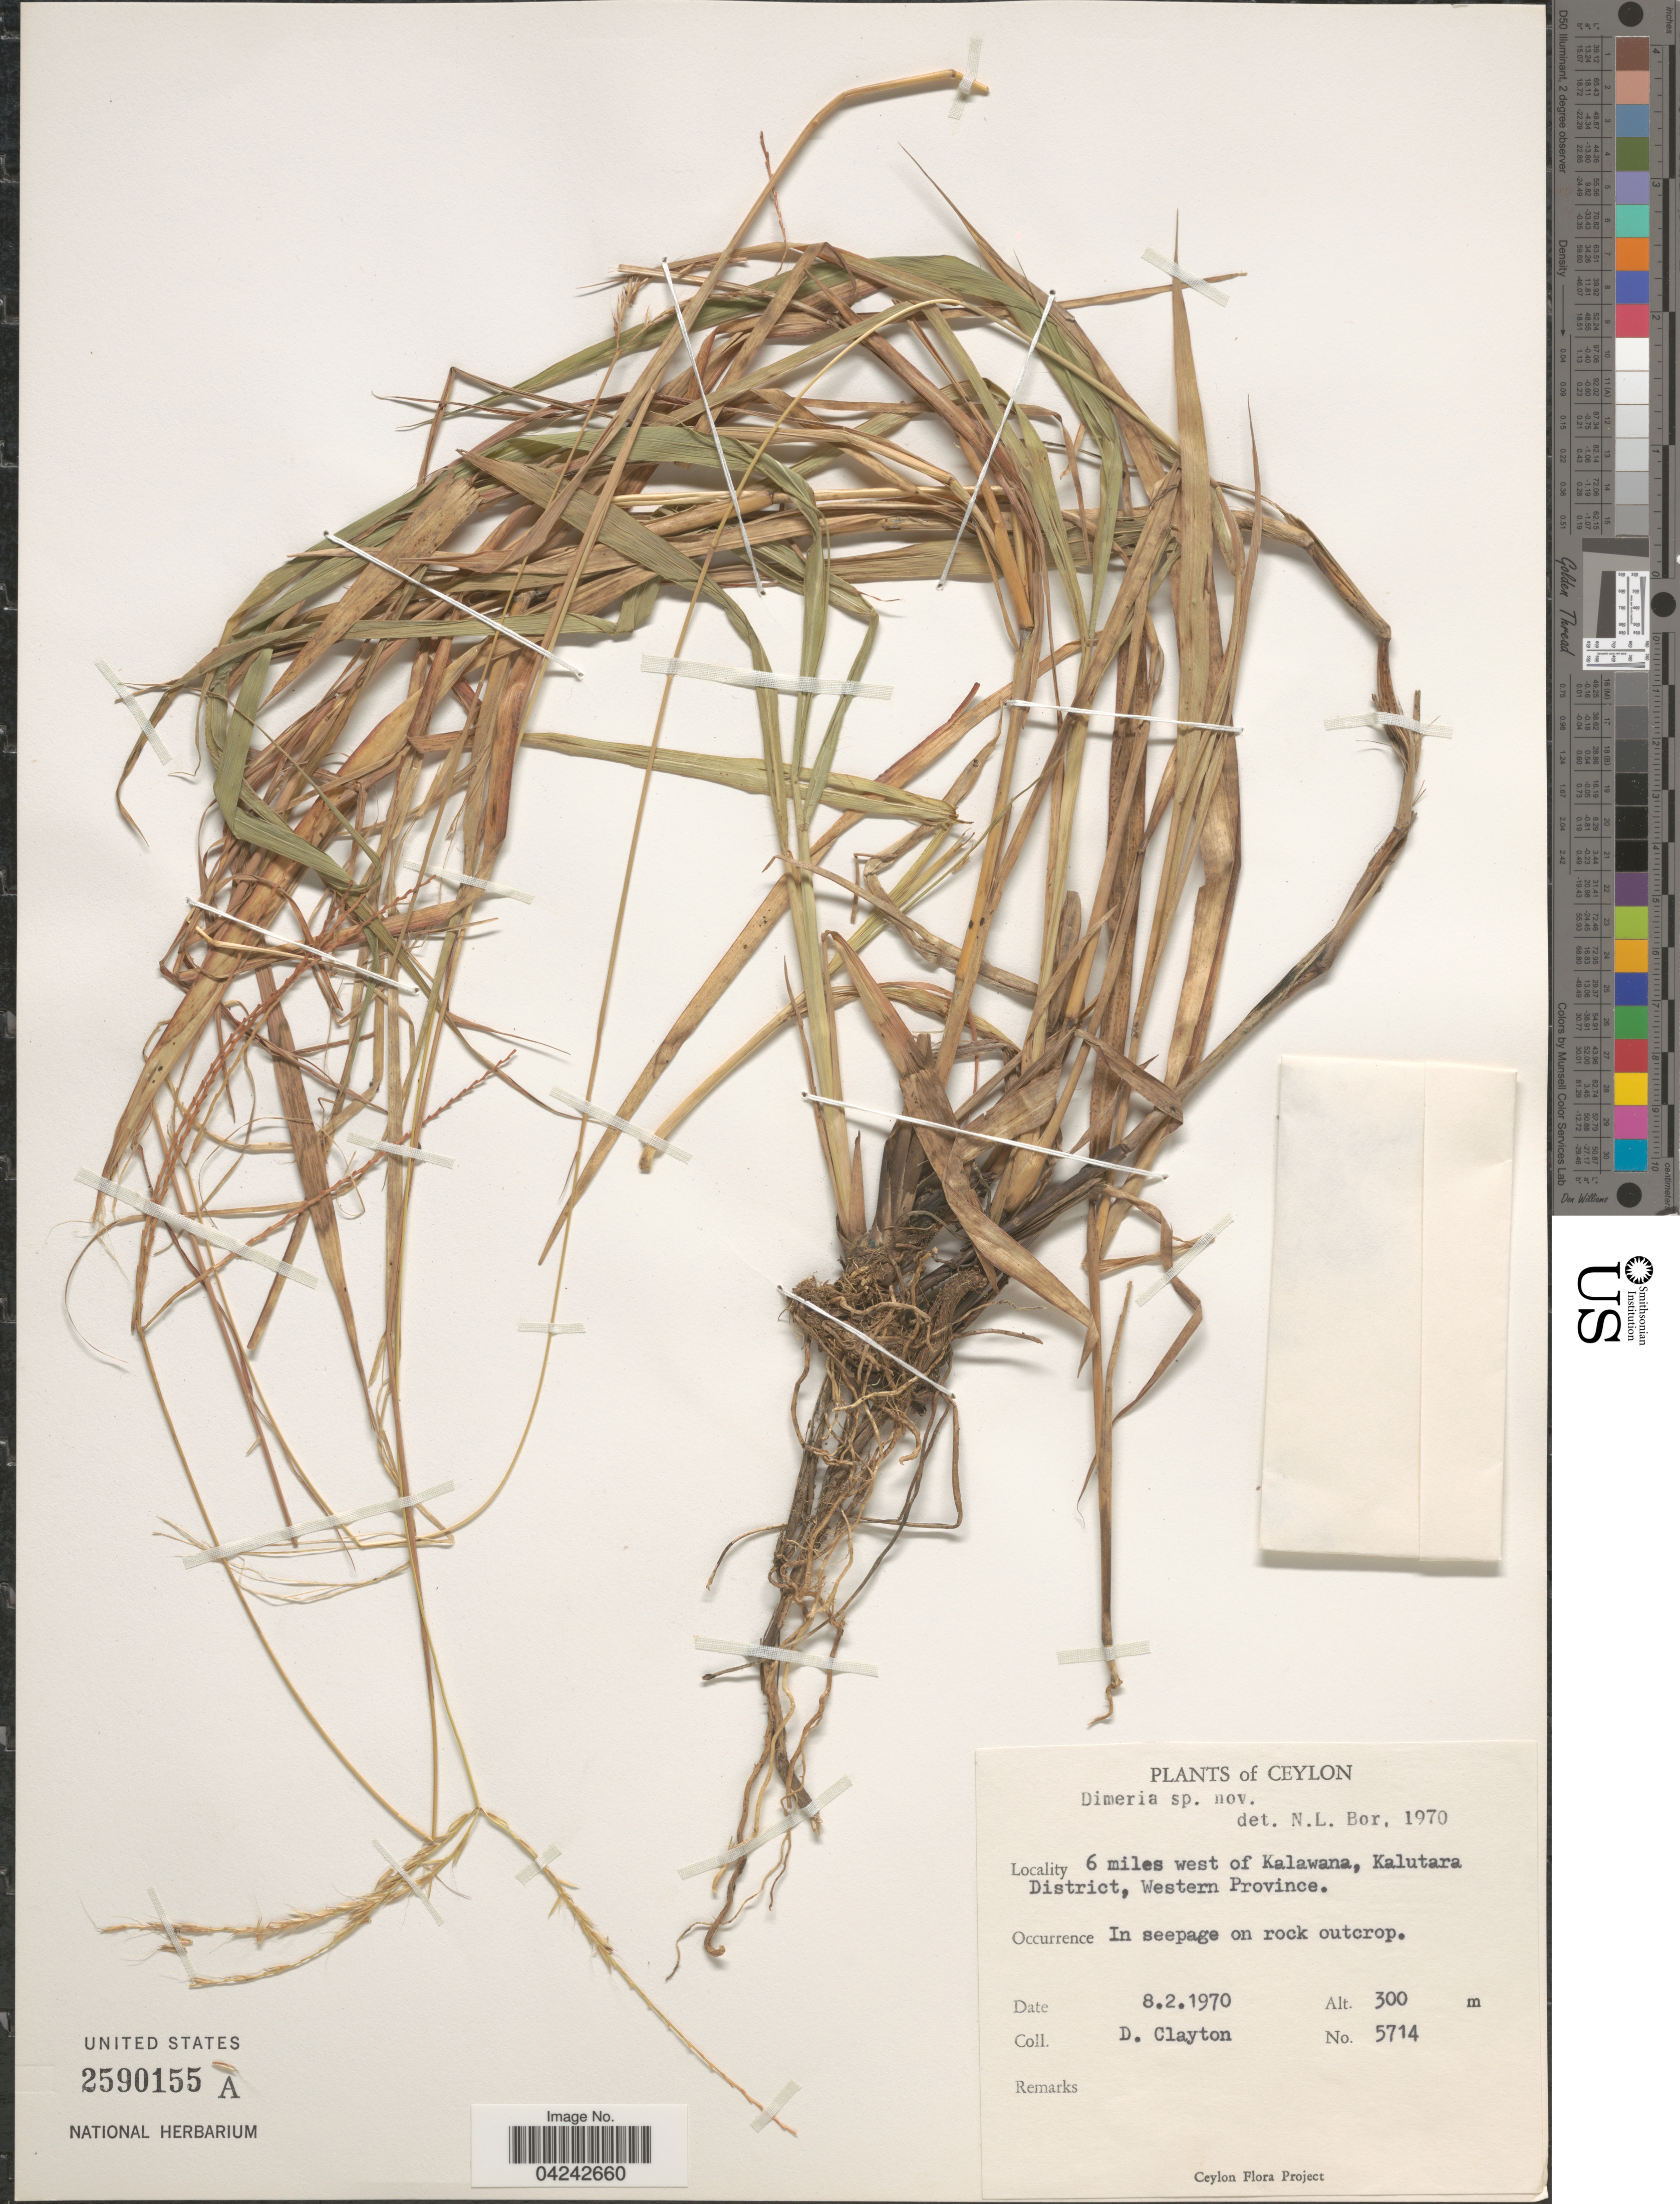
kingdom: Plantae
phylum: Tracheophyta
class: Liliopsida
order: Poales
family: Poaceae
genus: Dimeria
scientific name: Dimeria sp.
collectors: D. Clayton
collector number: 5714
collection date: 1970-02-08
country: Sri Lanka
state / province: Western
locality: Ceylon. 6 miles west of Kalawana, Kalutara District.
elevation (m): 300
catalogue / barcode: US 2590155A